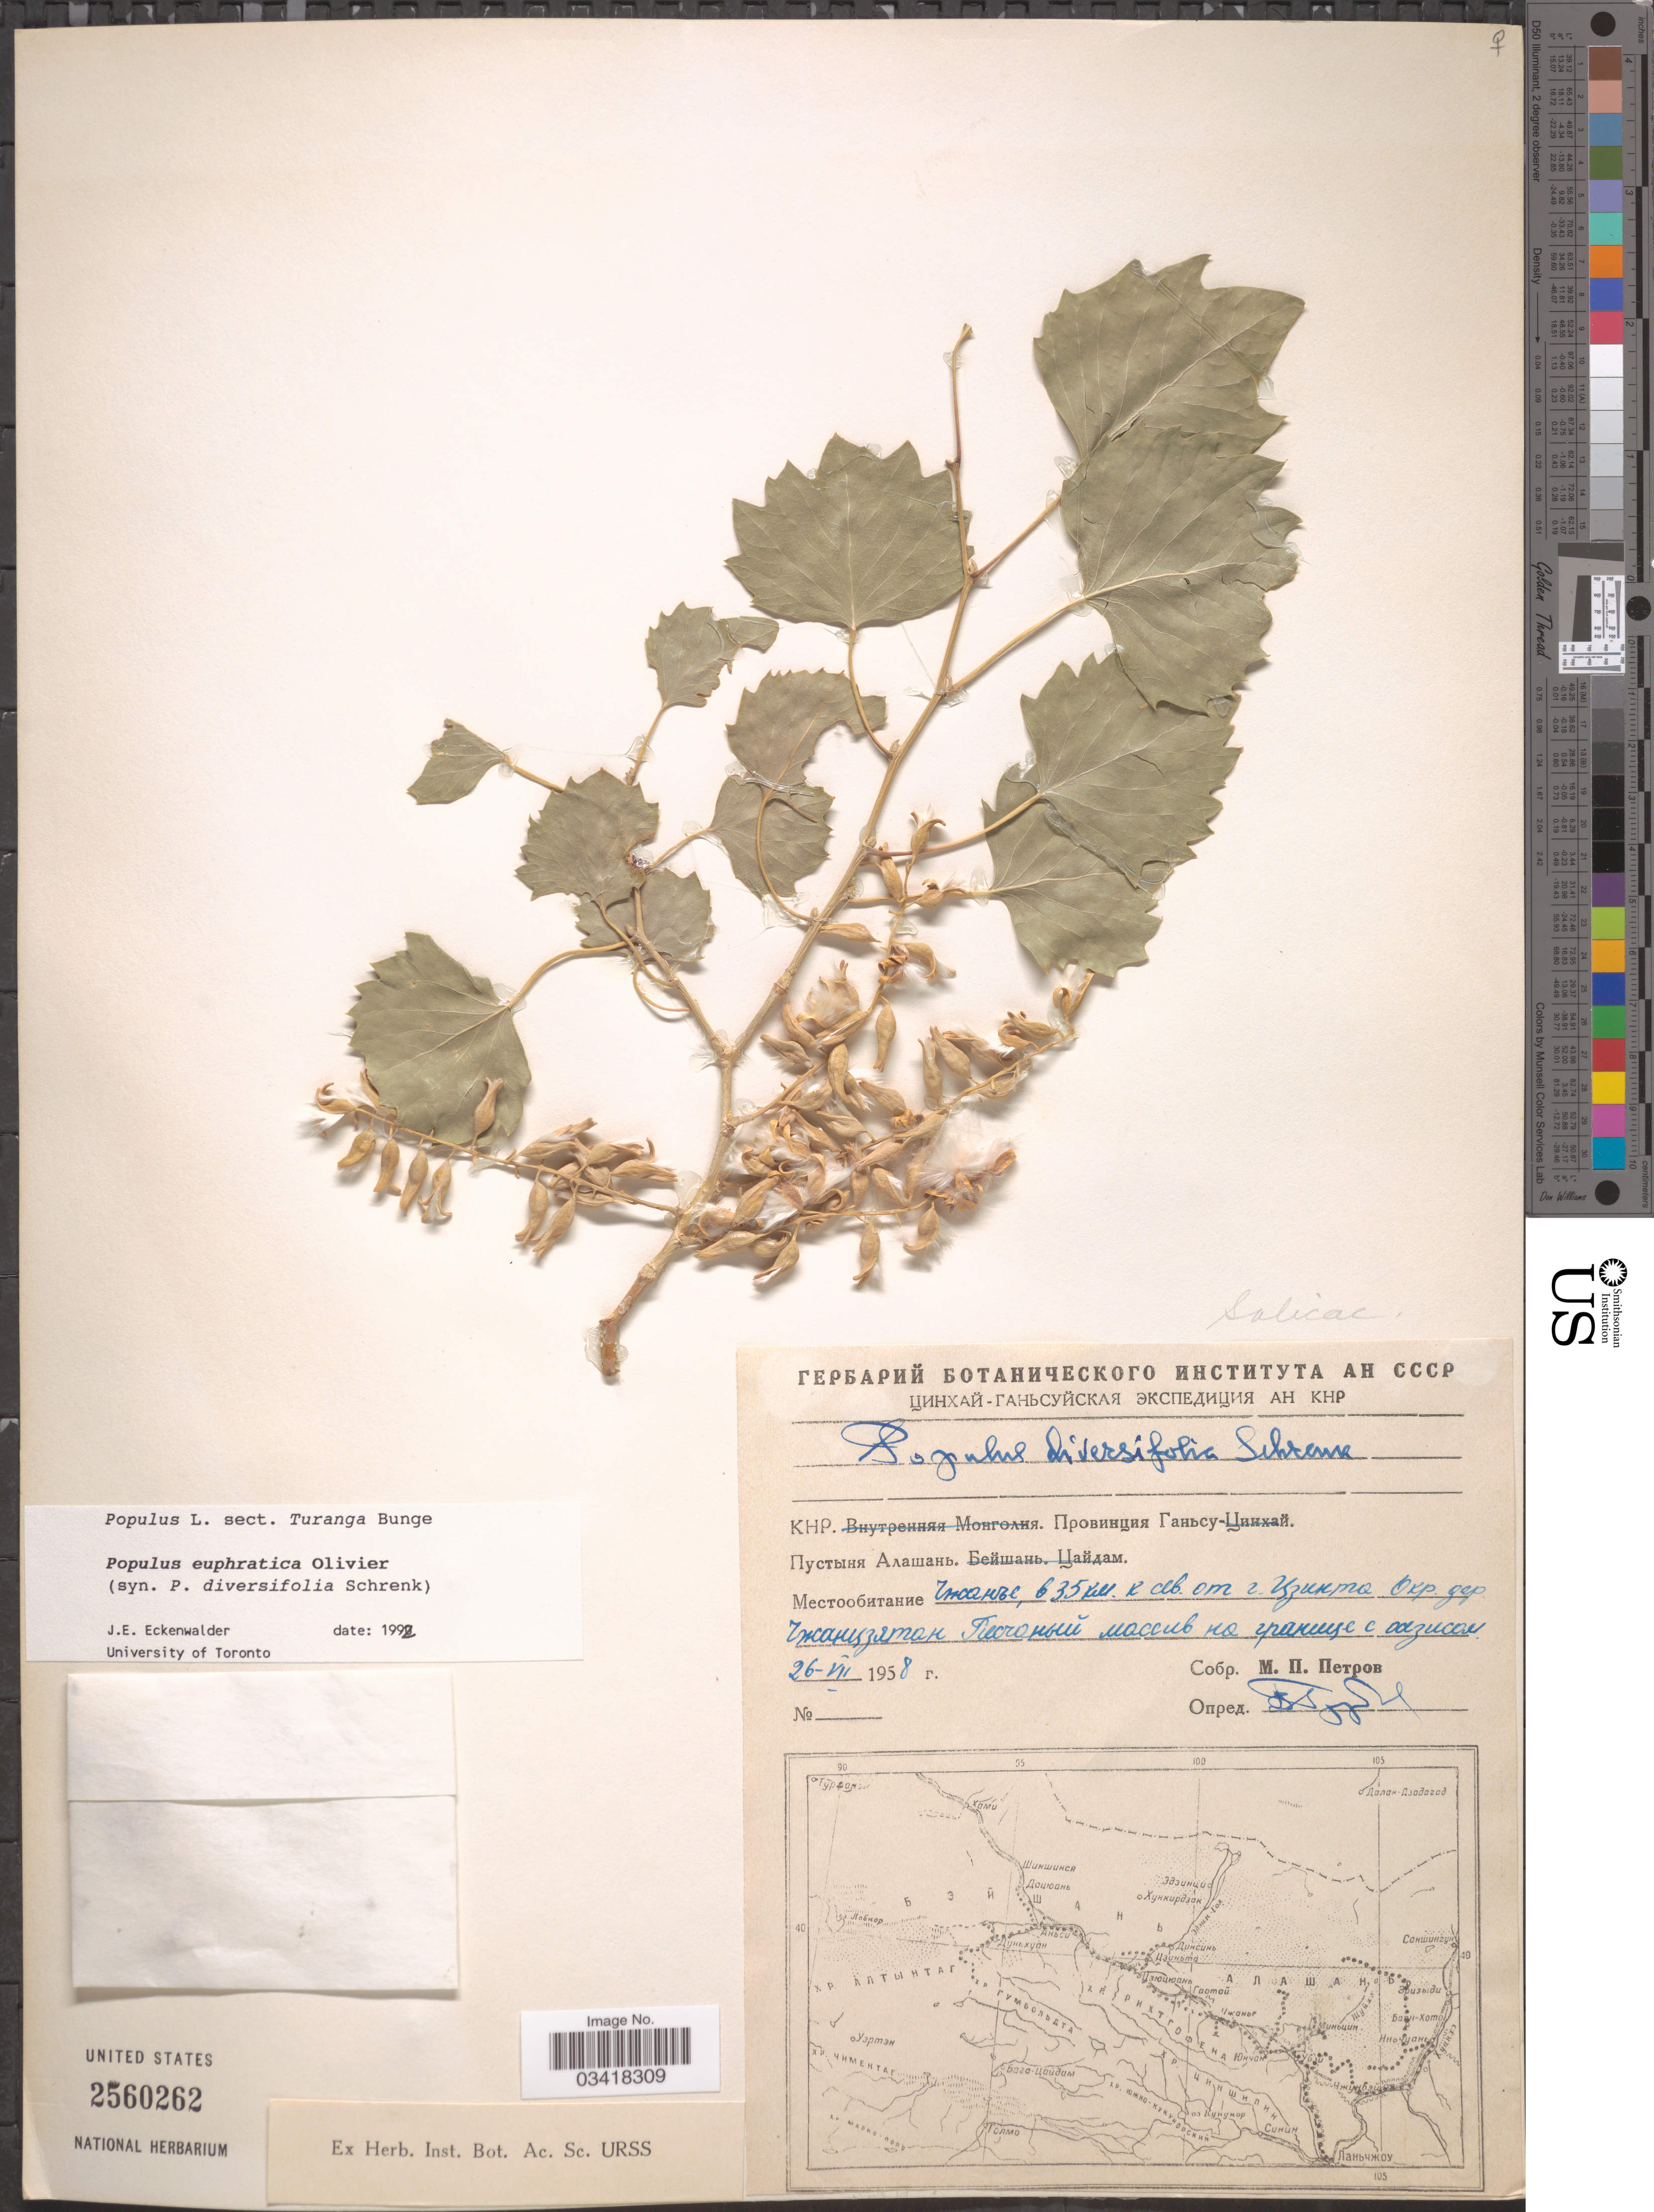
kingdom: Plantae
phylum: Tracheophyta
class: Magnoliopsida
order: Malpighiales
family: Salicaceae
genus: Populus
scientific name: Populus euphratica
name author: Oliv.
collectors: M. Petrov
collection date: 1958-07-26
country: China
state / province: Gansu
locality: Alashan Desert.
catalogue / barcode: US 2560262